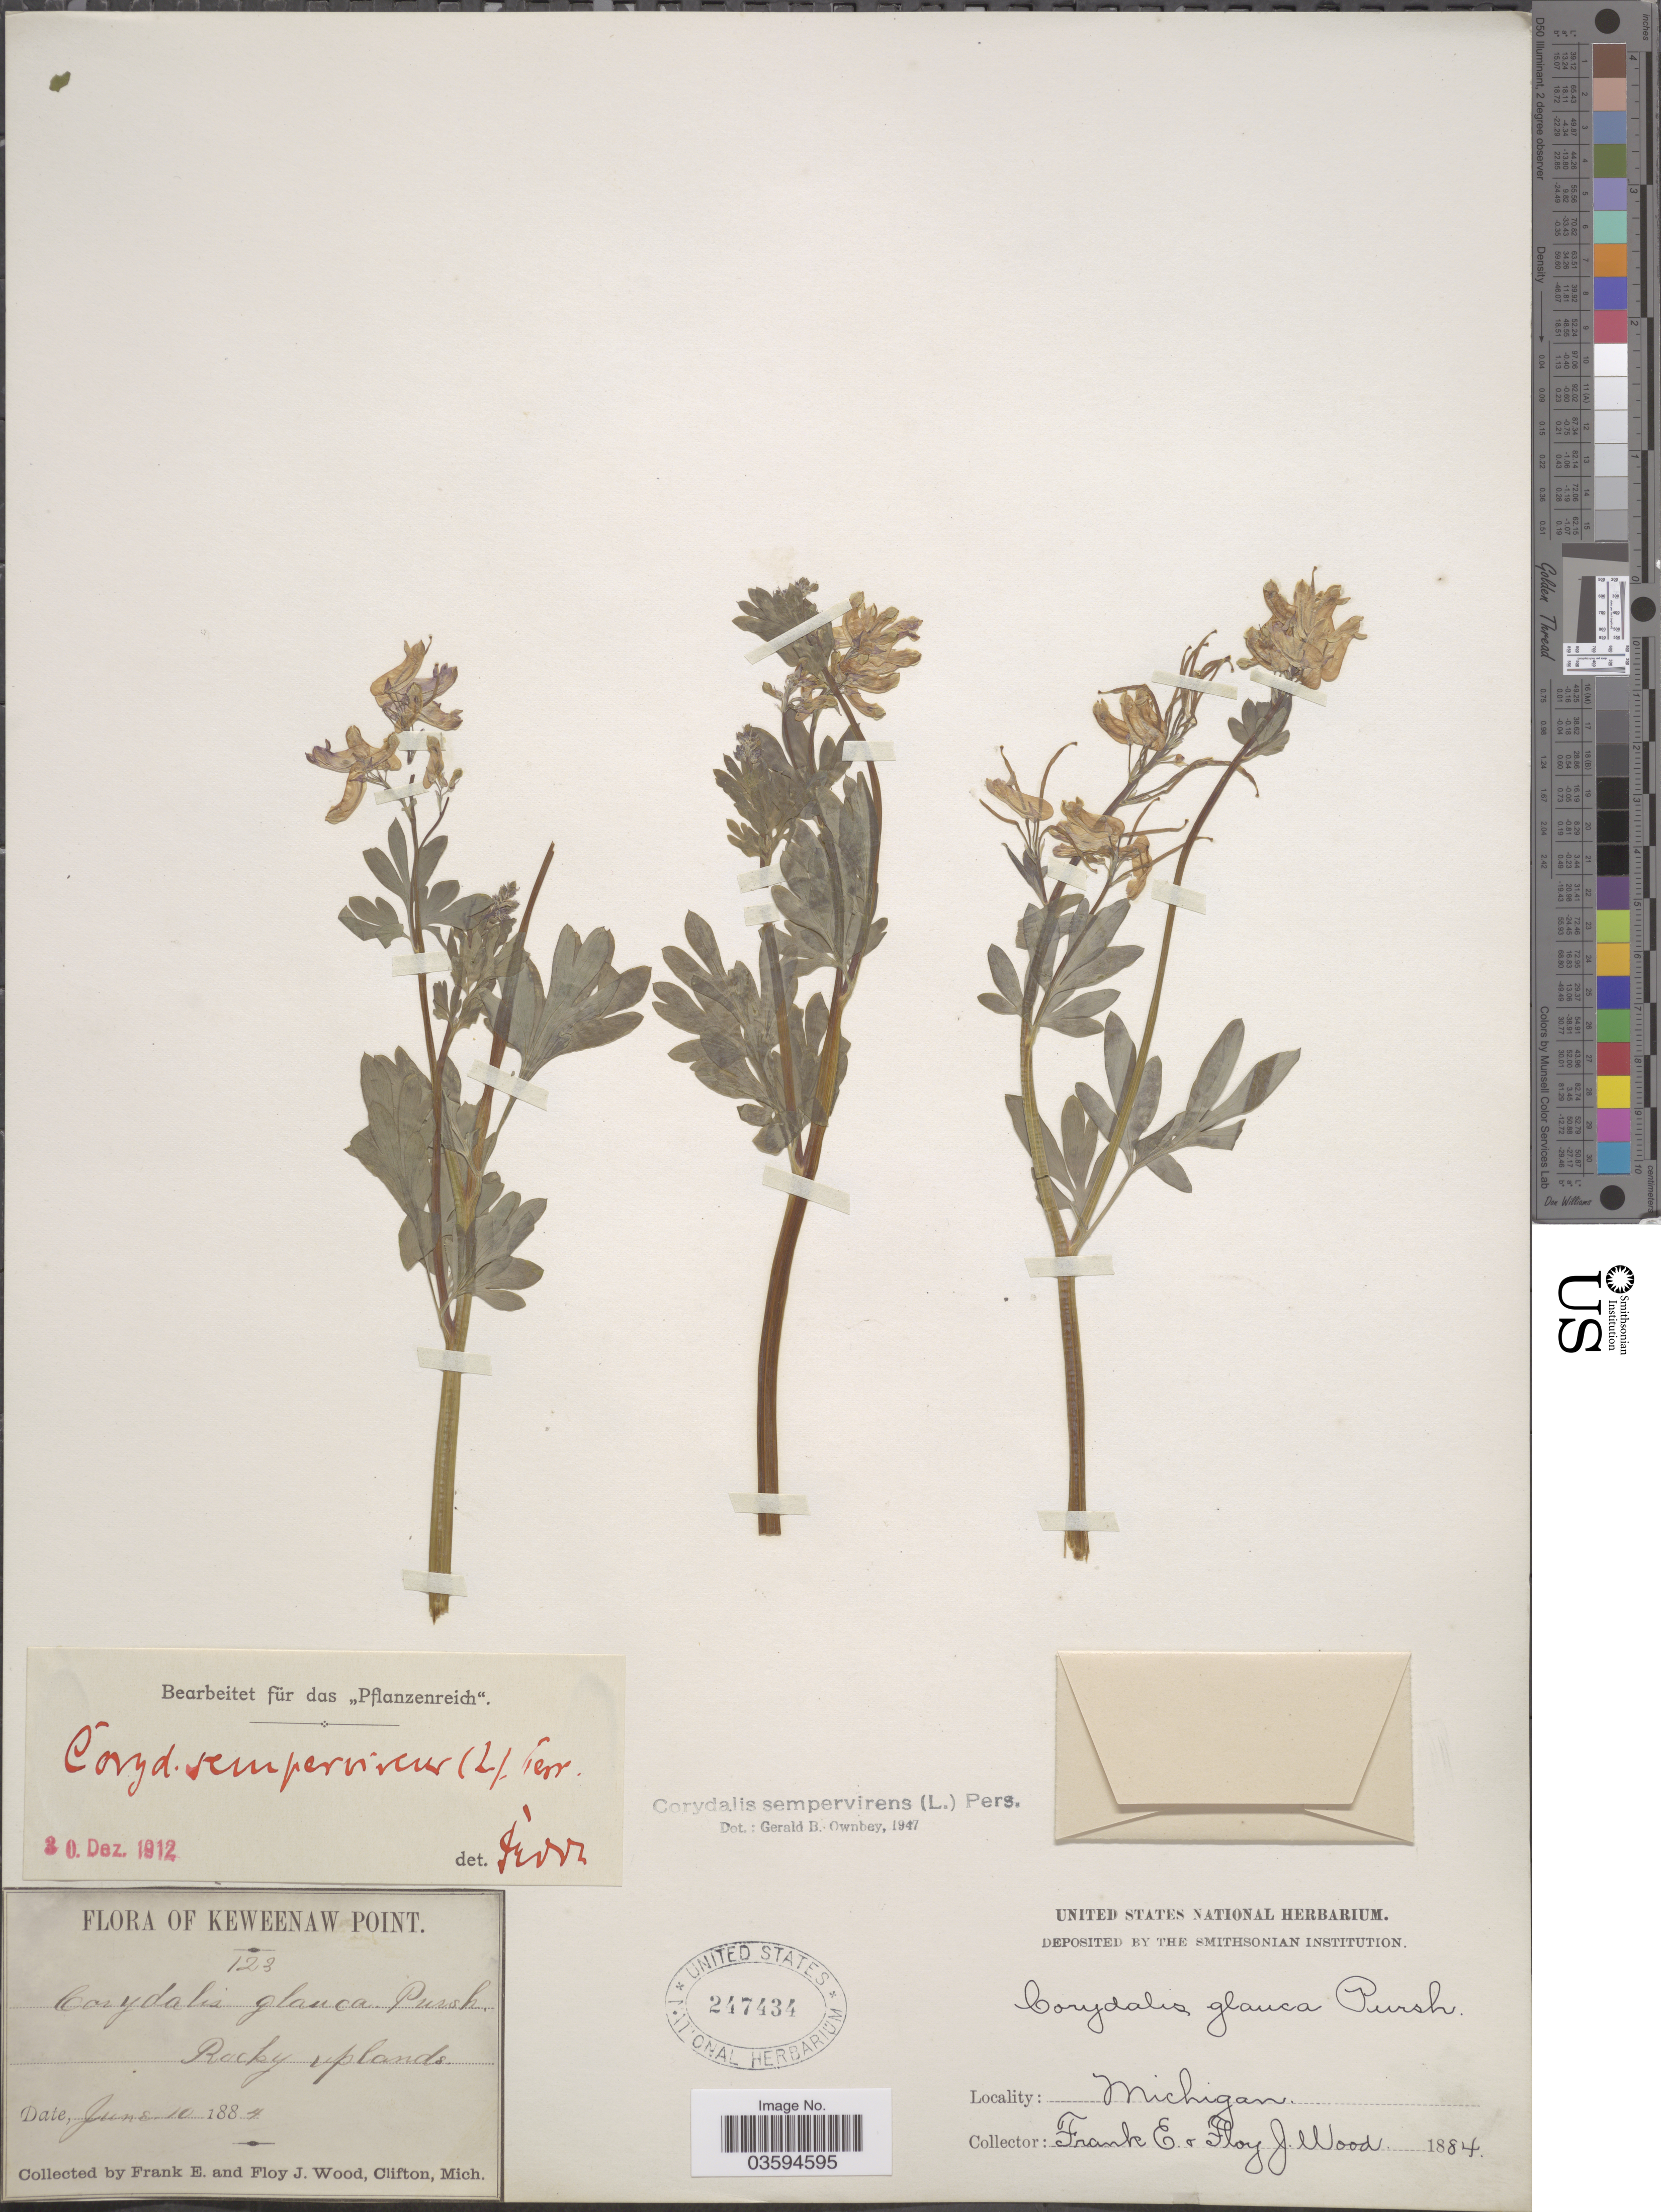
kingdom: Plantae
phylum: Tracheophyta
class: Magnoliopsida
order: Ranunculales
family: Papaveraceae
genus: Capnoides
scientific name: Capnoides sempervirens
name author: (L.) Borkh.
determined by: Strong, M. T., (US), Smithsonian Institution - National Museum of Natural History (UNITED STATES)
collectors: F. Wood & F. Wood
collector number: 123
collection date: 1884-06-10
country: United States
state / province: Michigan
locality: Keweenaw Point. Rocky uplands.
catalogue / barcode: US 247434